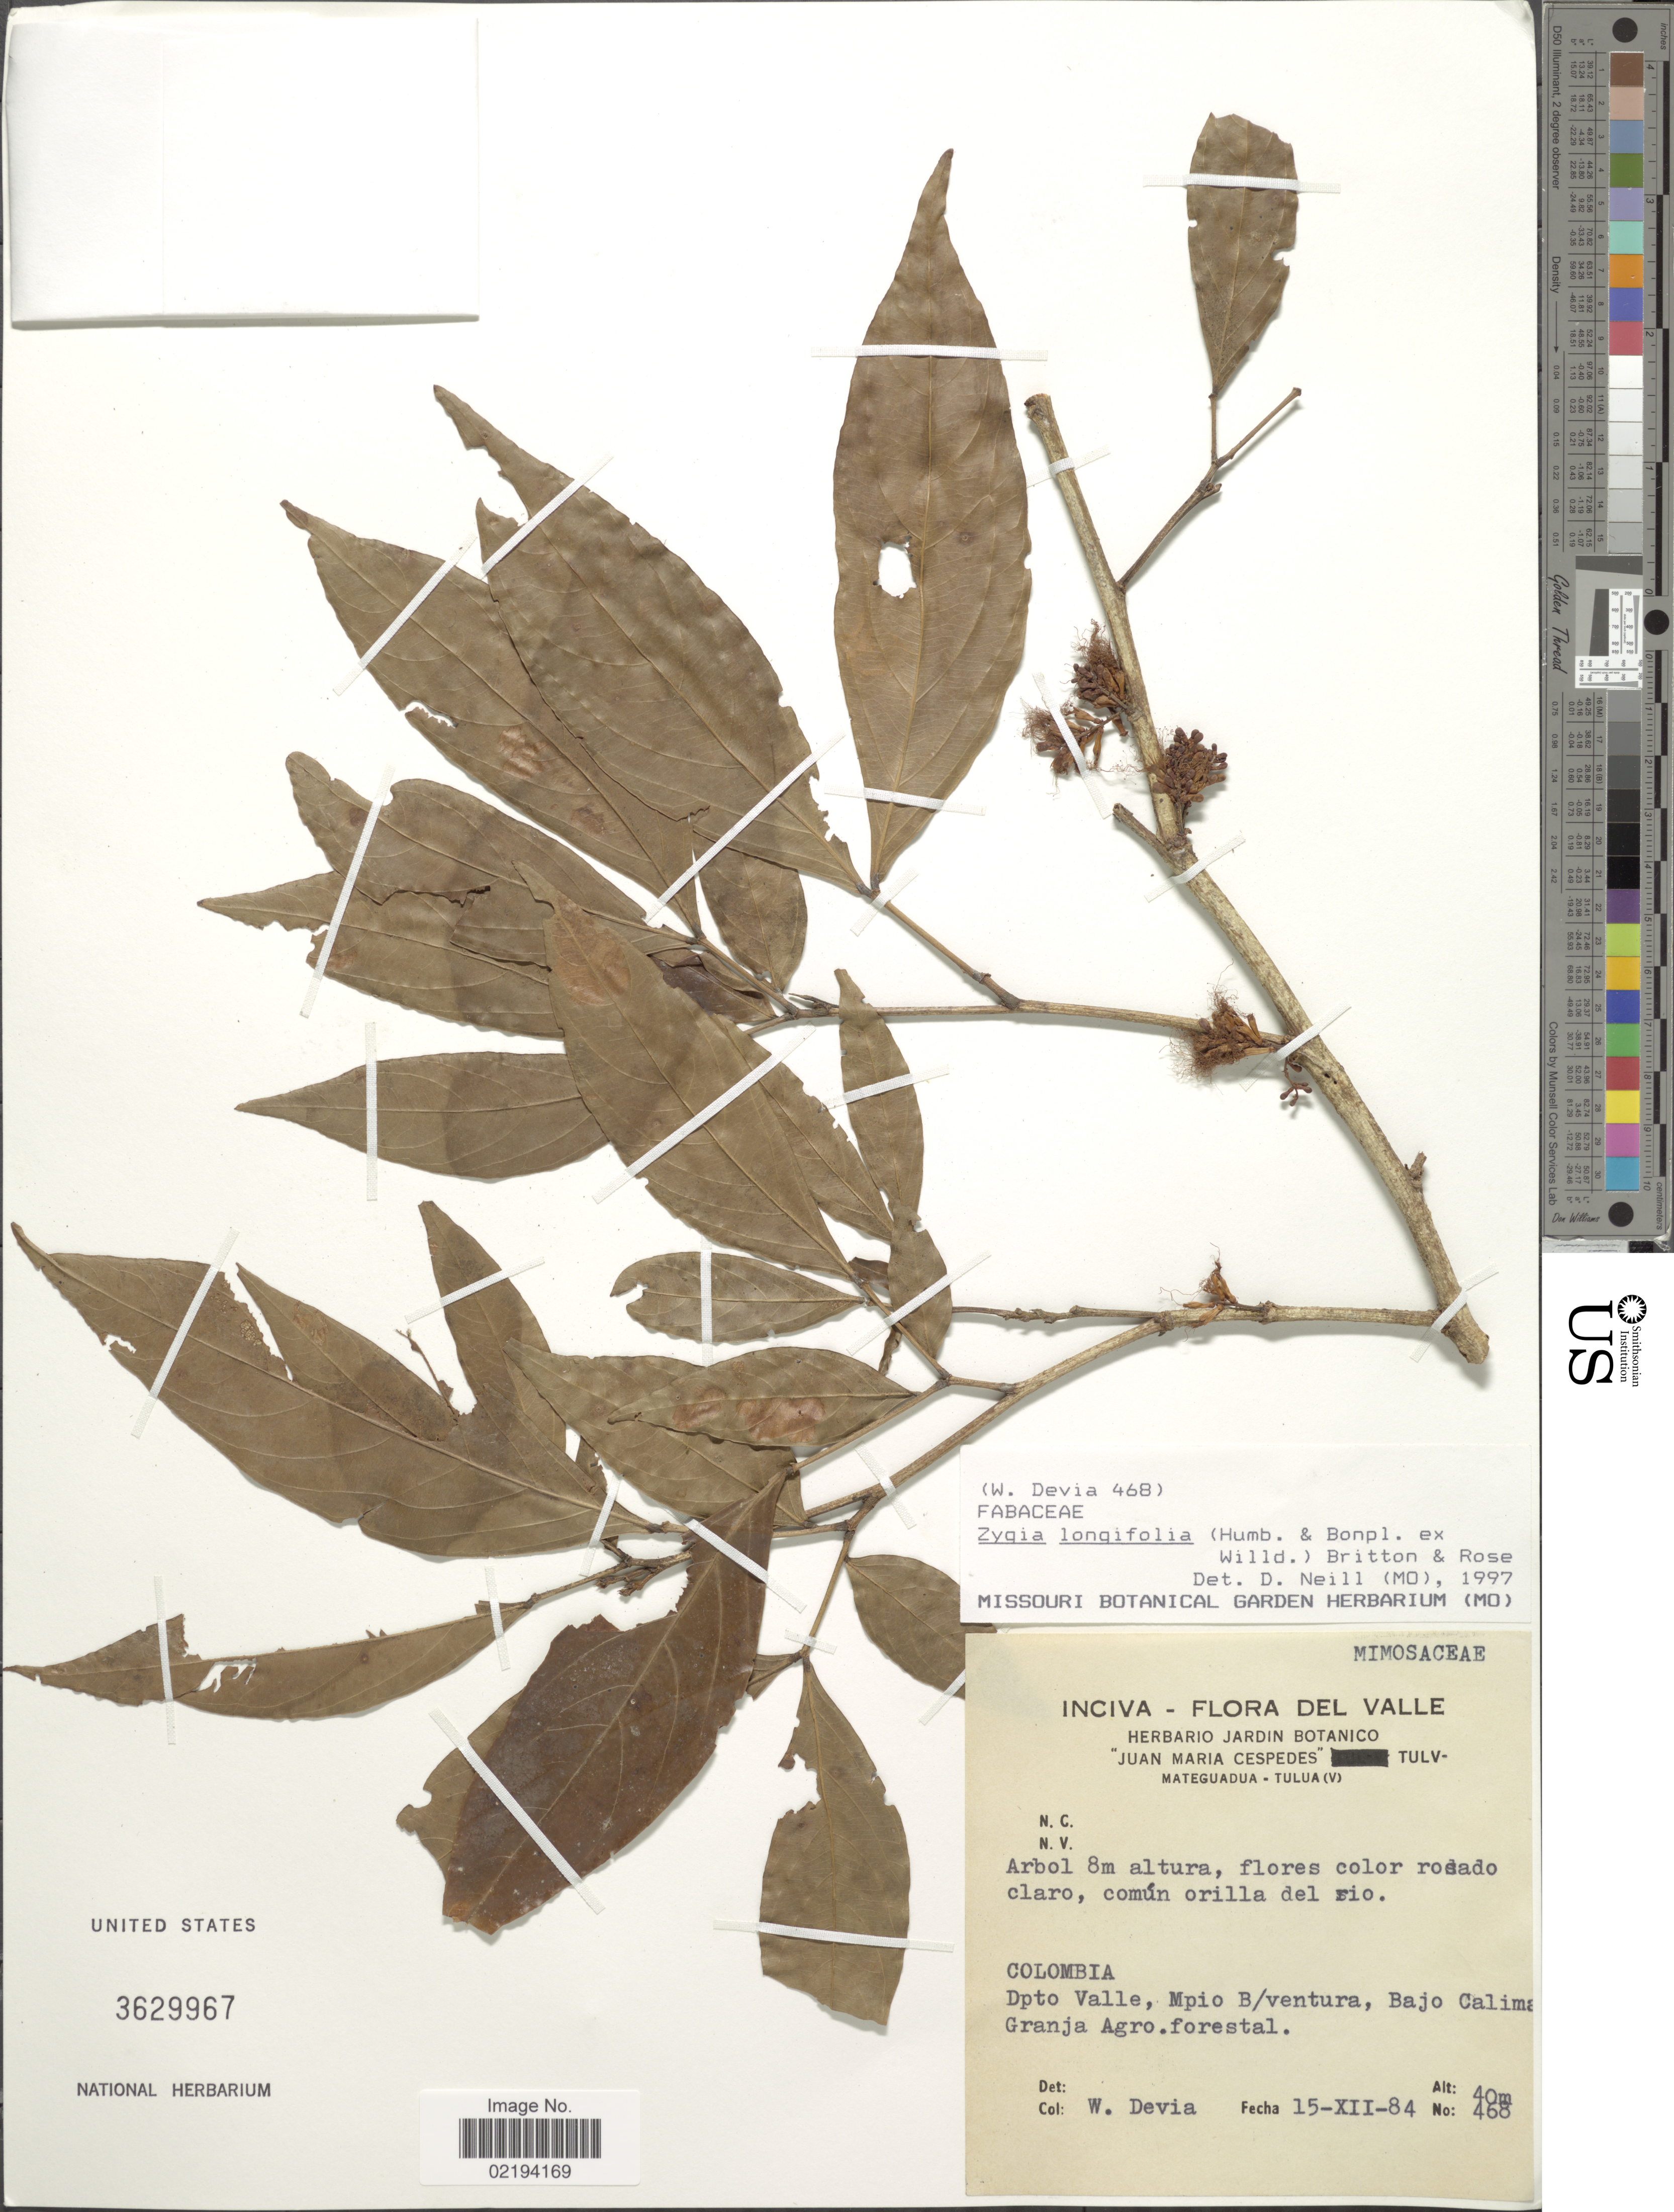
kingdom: Plantae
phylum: Tracheophyta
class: Magnoliopsida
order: Fabales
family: Fabaceae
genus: Zygia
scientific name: Zygia longifolia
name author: (Willd.) Britton & Rose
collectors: W. Devia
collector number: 468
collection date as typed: Transcribed d/m/y: 15/12/84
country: Colombia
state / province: Valle del Cauca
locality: Dpto Valle, Mpio B/ventura, Bajo Calima Granja Agro forestal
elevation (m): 40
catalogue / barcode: US 3629967